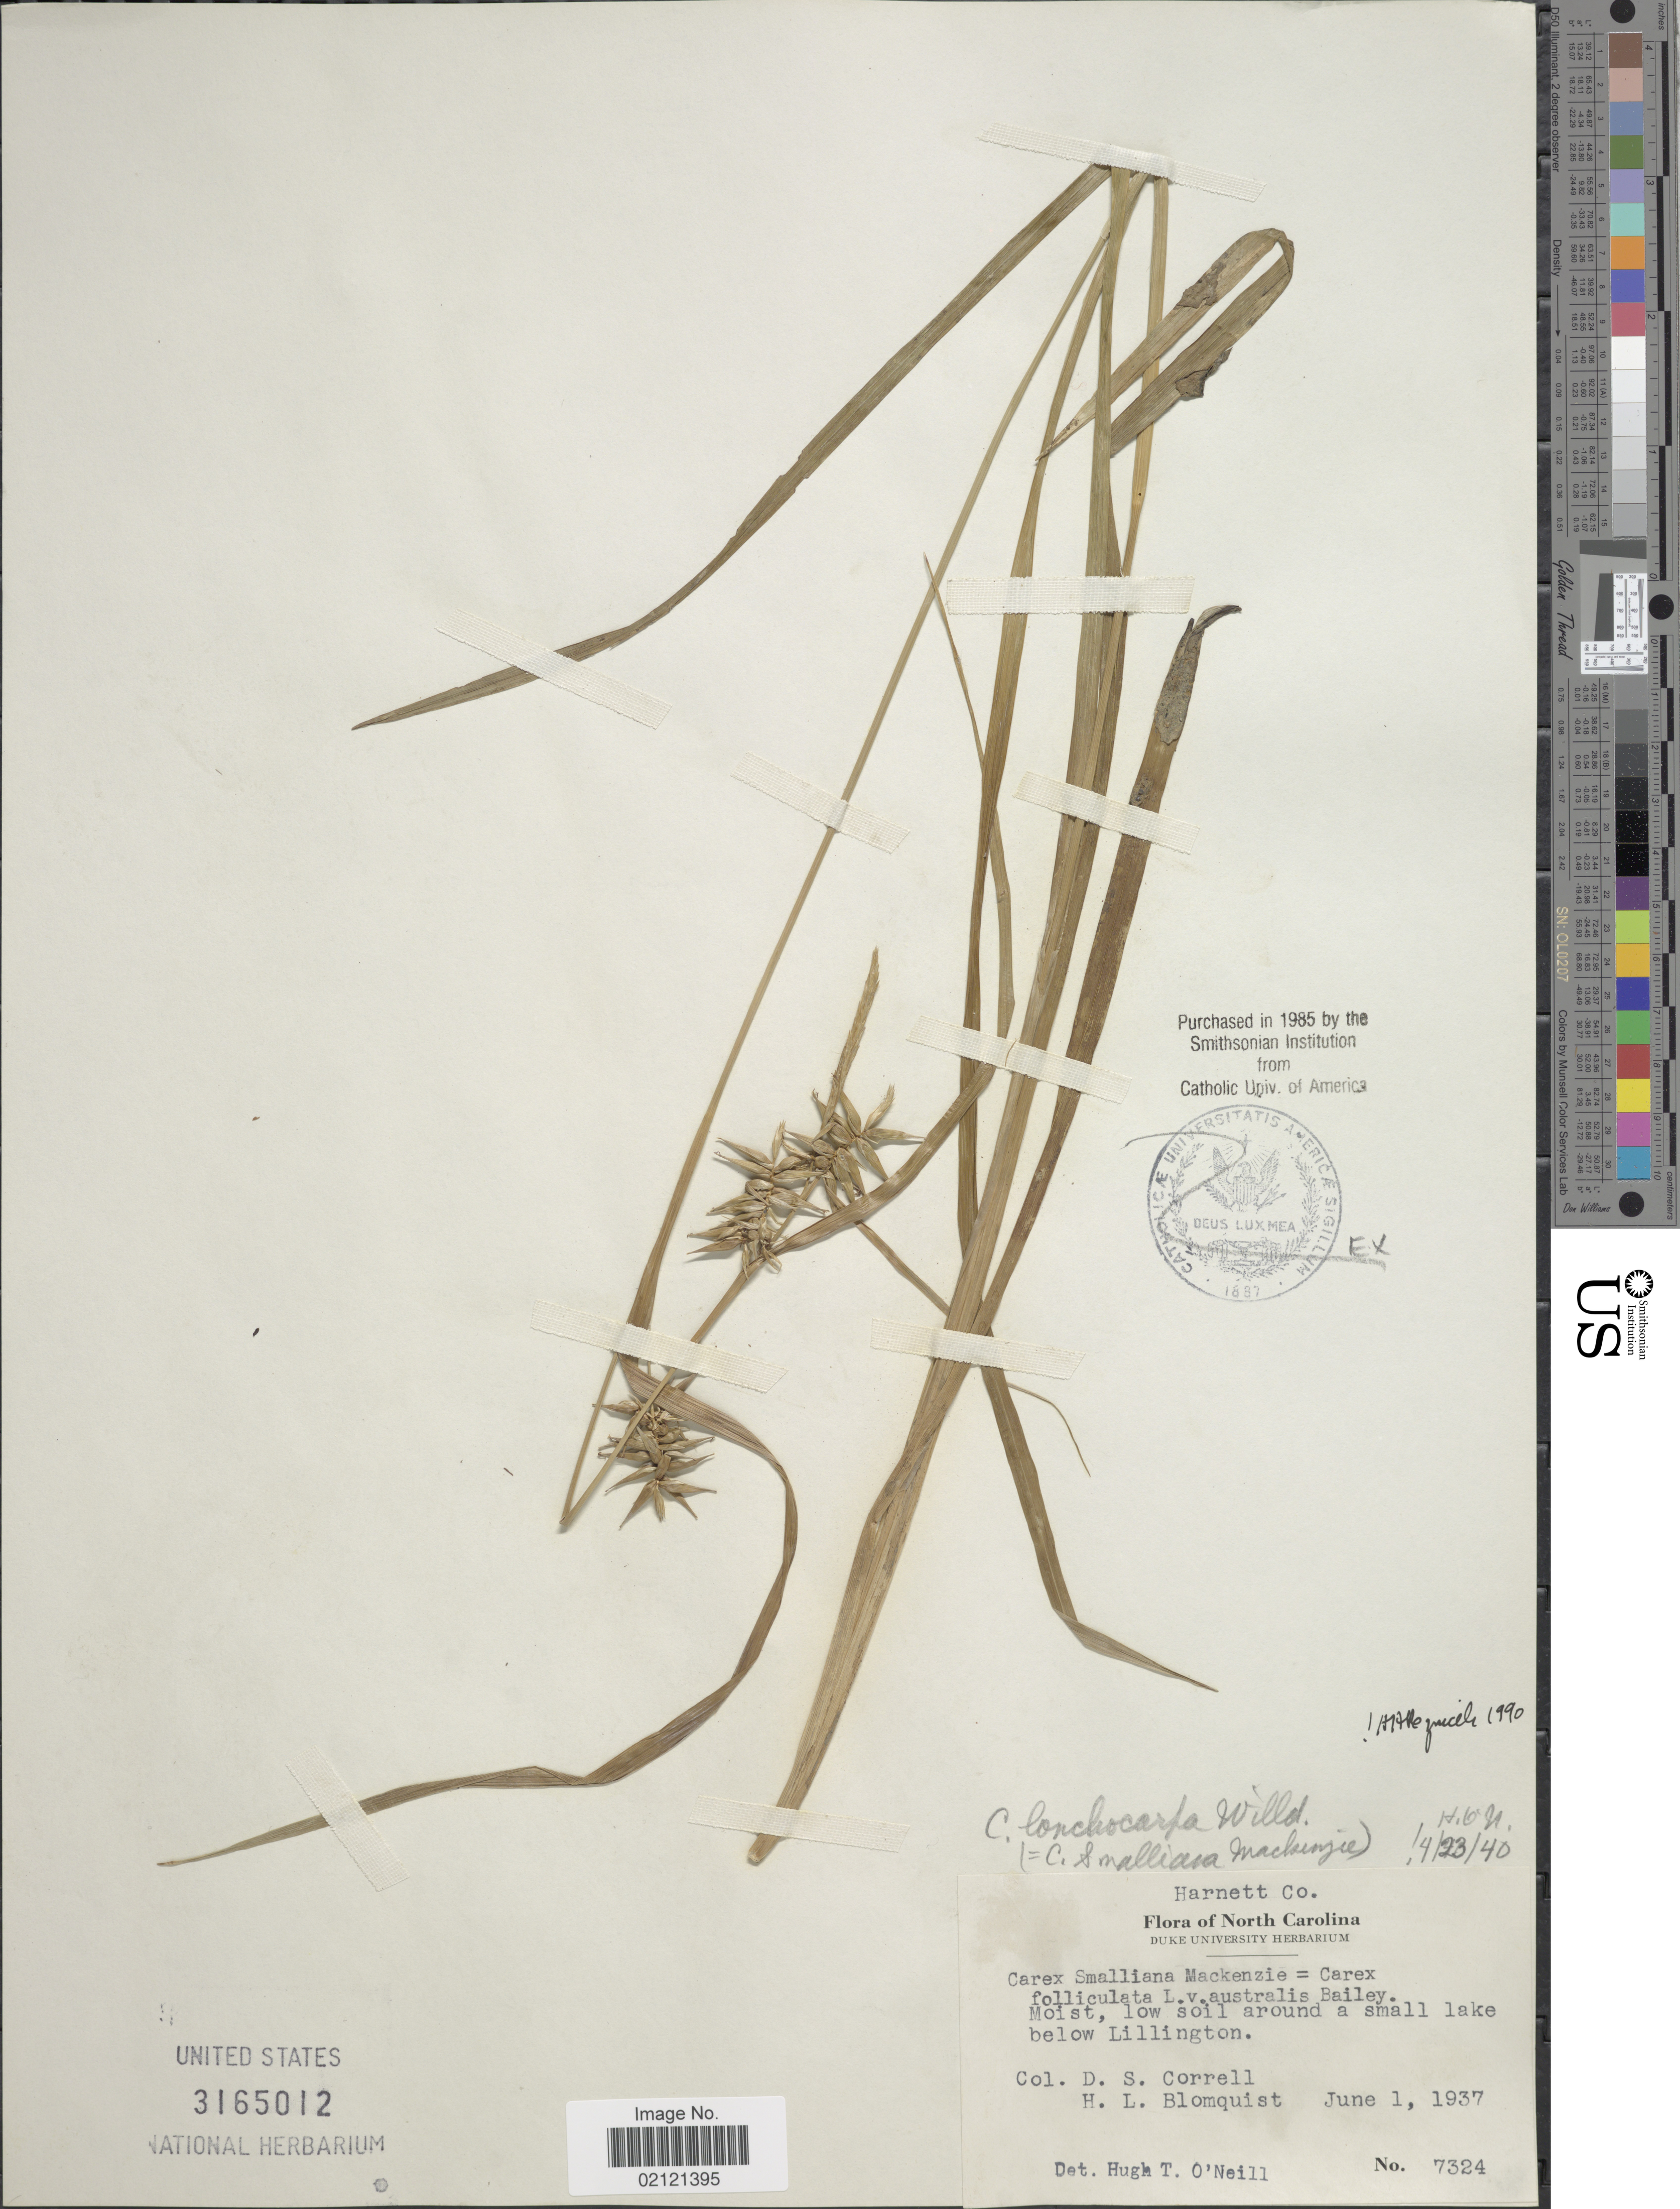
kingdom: Plantae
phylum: Tracheophyta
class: Liliopsida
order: Poales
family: Cyperaceae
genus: Carex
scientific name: Carex lonchocarpa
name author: Willd. ex Spreng.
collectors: D. S. Correll & H. Blomquist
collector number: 7324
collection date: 1937-06-01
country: United States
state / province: North Carolina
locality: Harnett Co., Moist, low soil around a small lake below Lillington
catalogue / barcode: US 3165012